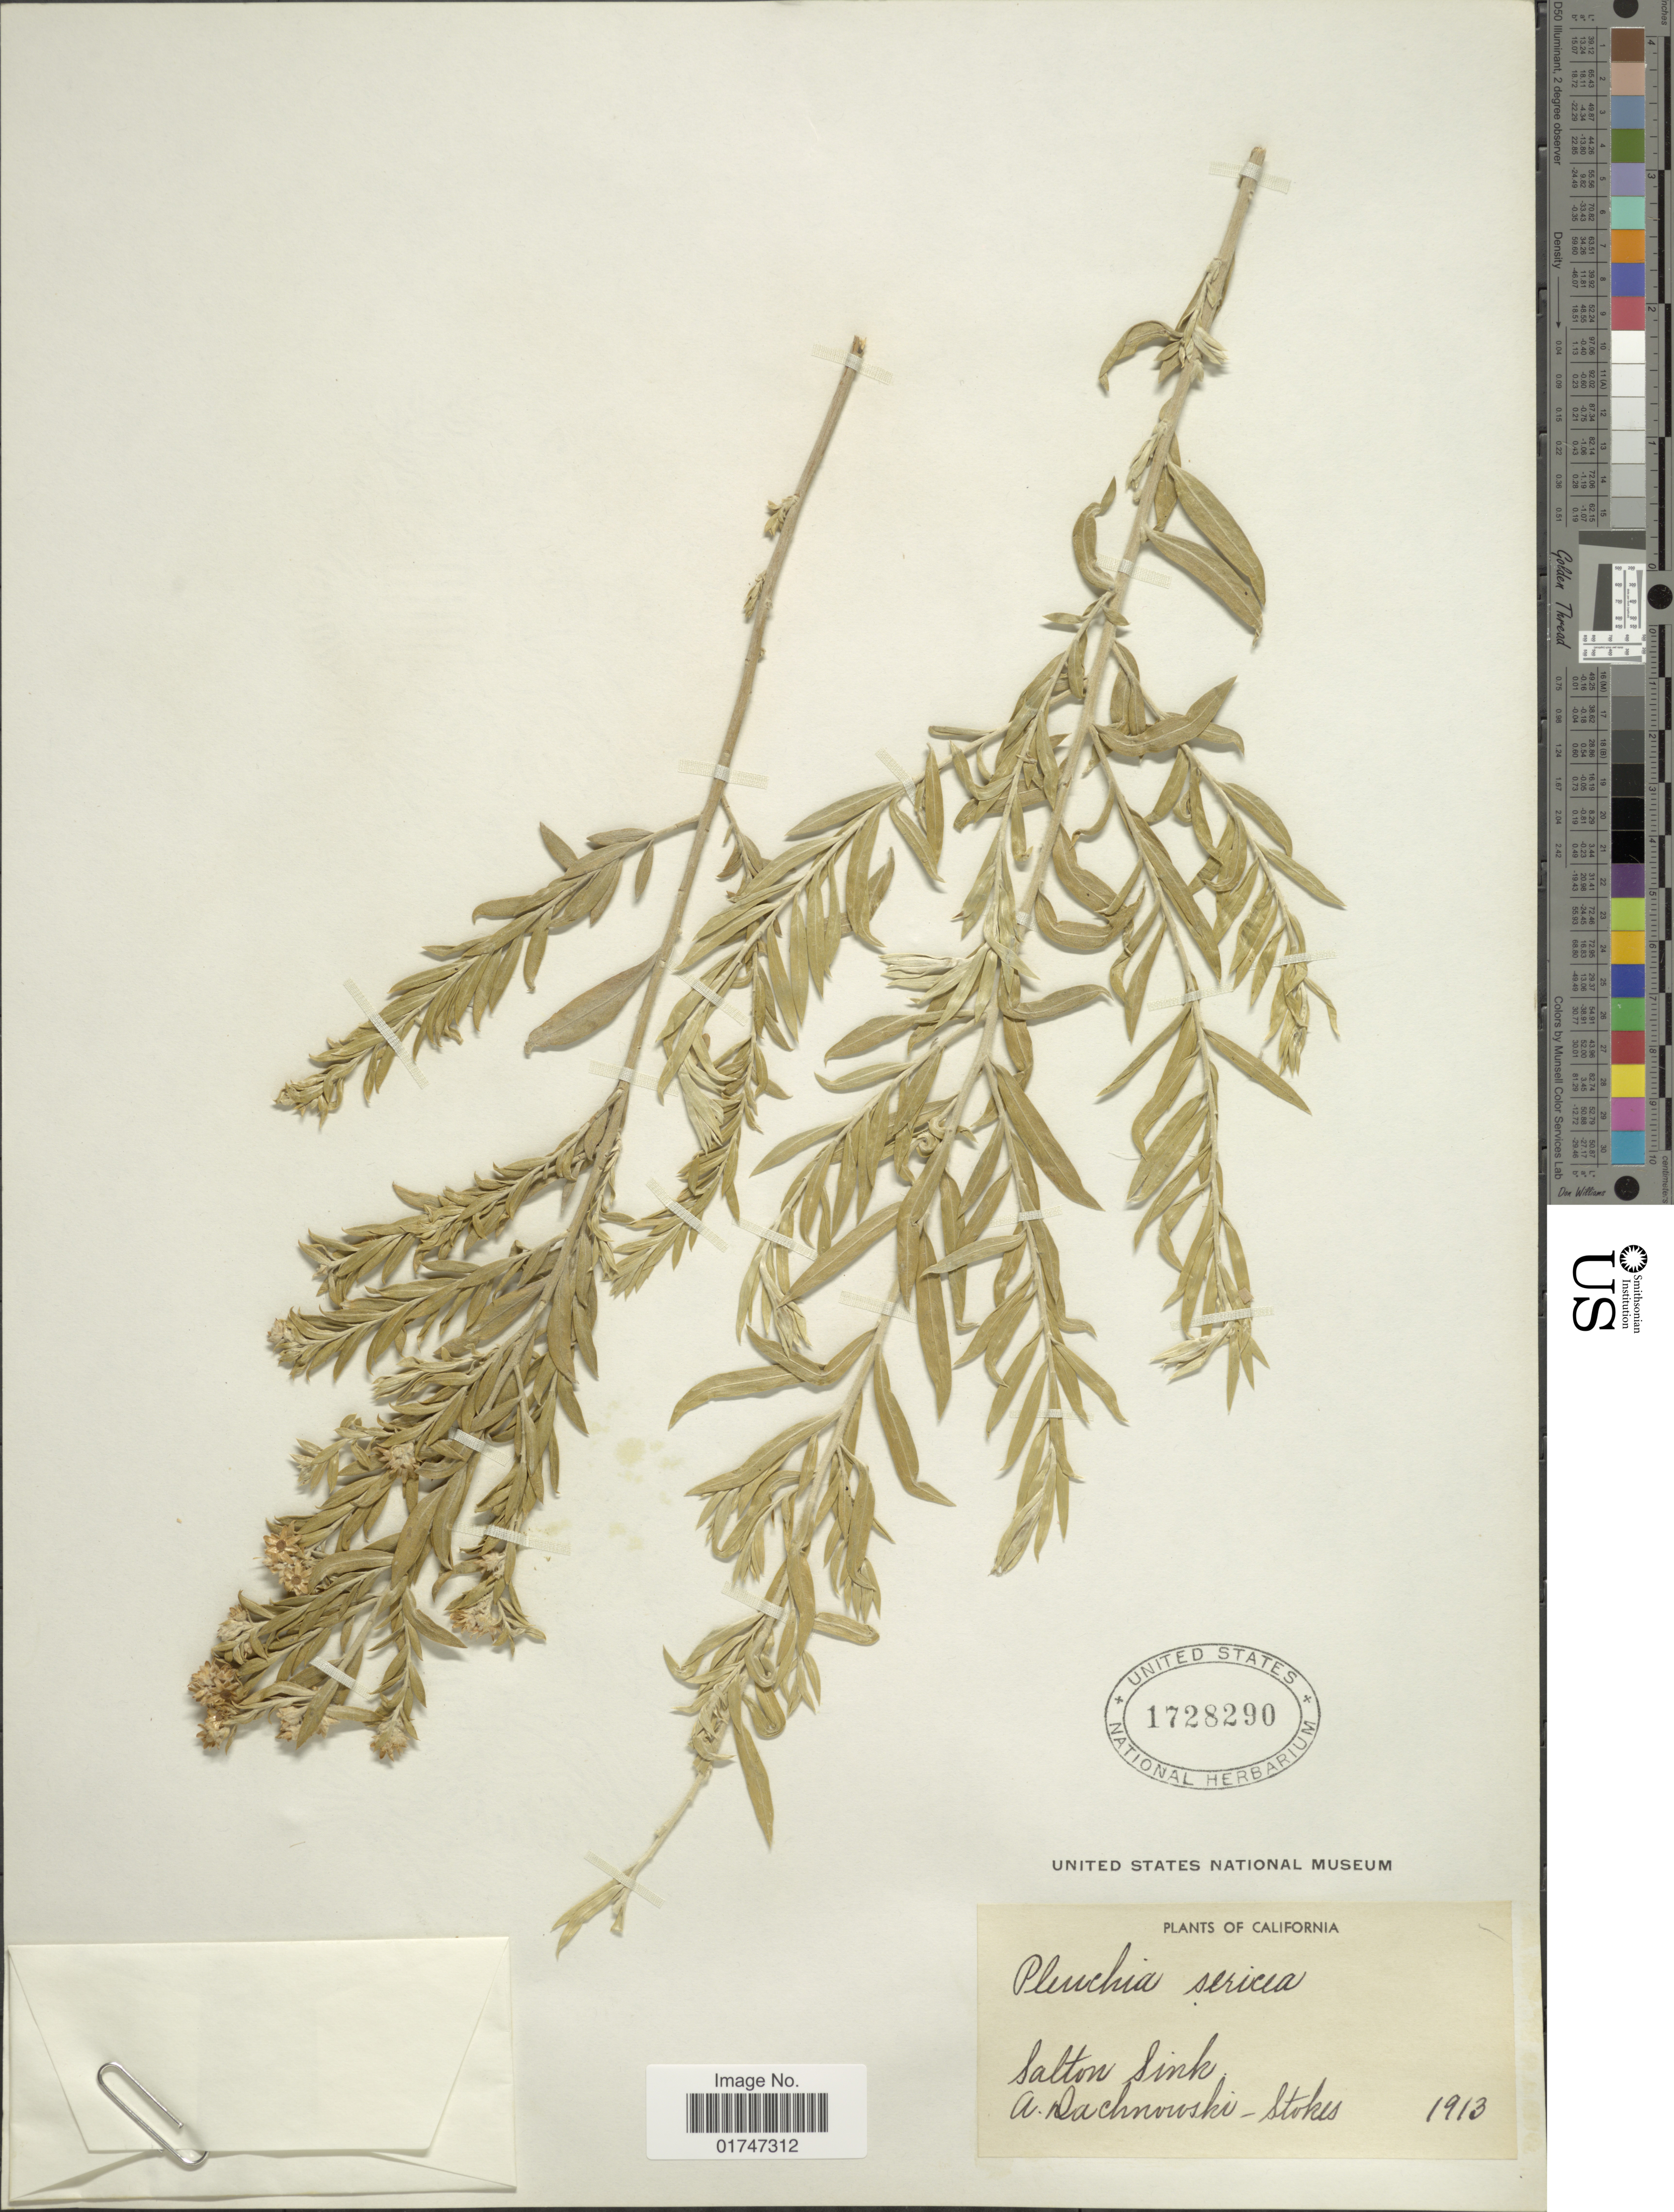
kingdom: Plantae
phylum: Tracheophyta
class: Magnoliopsida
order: Asterales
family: Asteraceae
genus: Pluchea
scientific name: Pluchea sericea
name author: (Nutt.) Coville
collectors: A. P. Dachnowski-Stokes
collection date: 1913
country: United States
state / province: California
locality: Salton Sink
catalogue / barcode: US 1728290